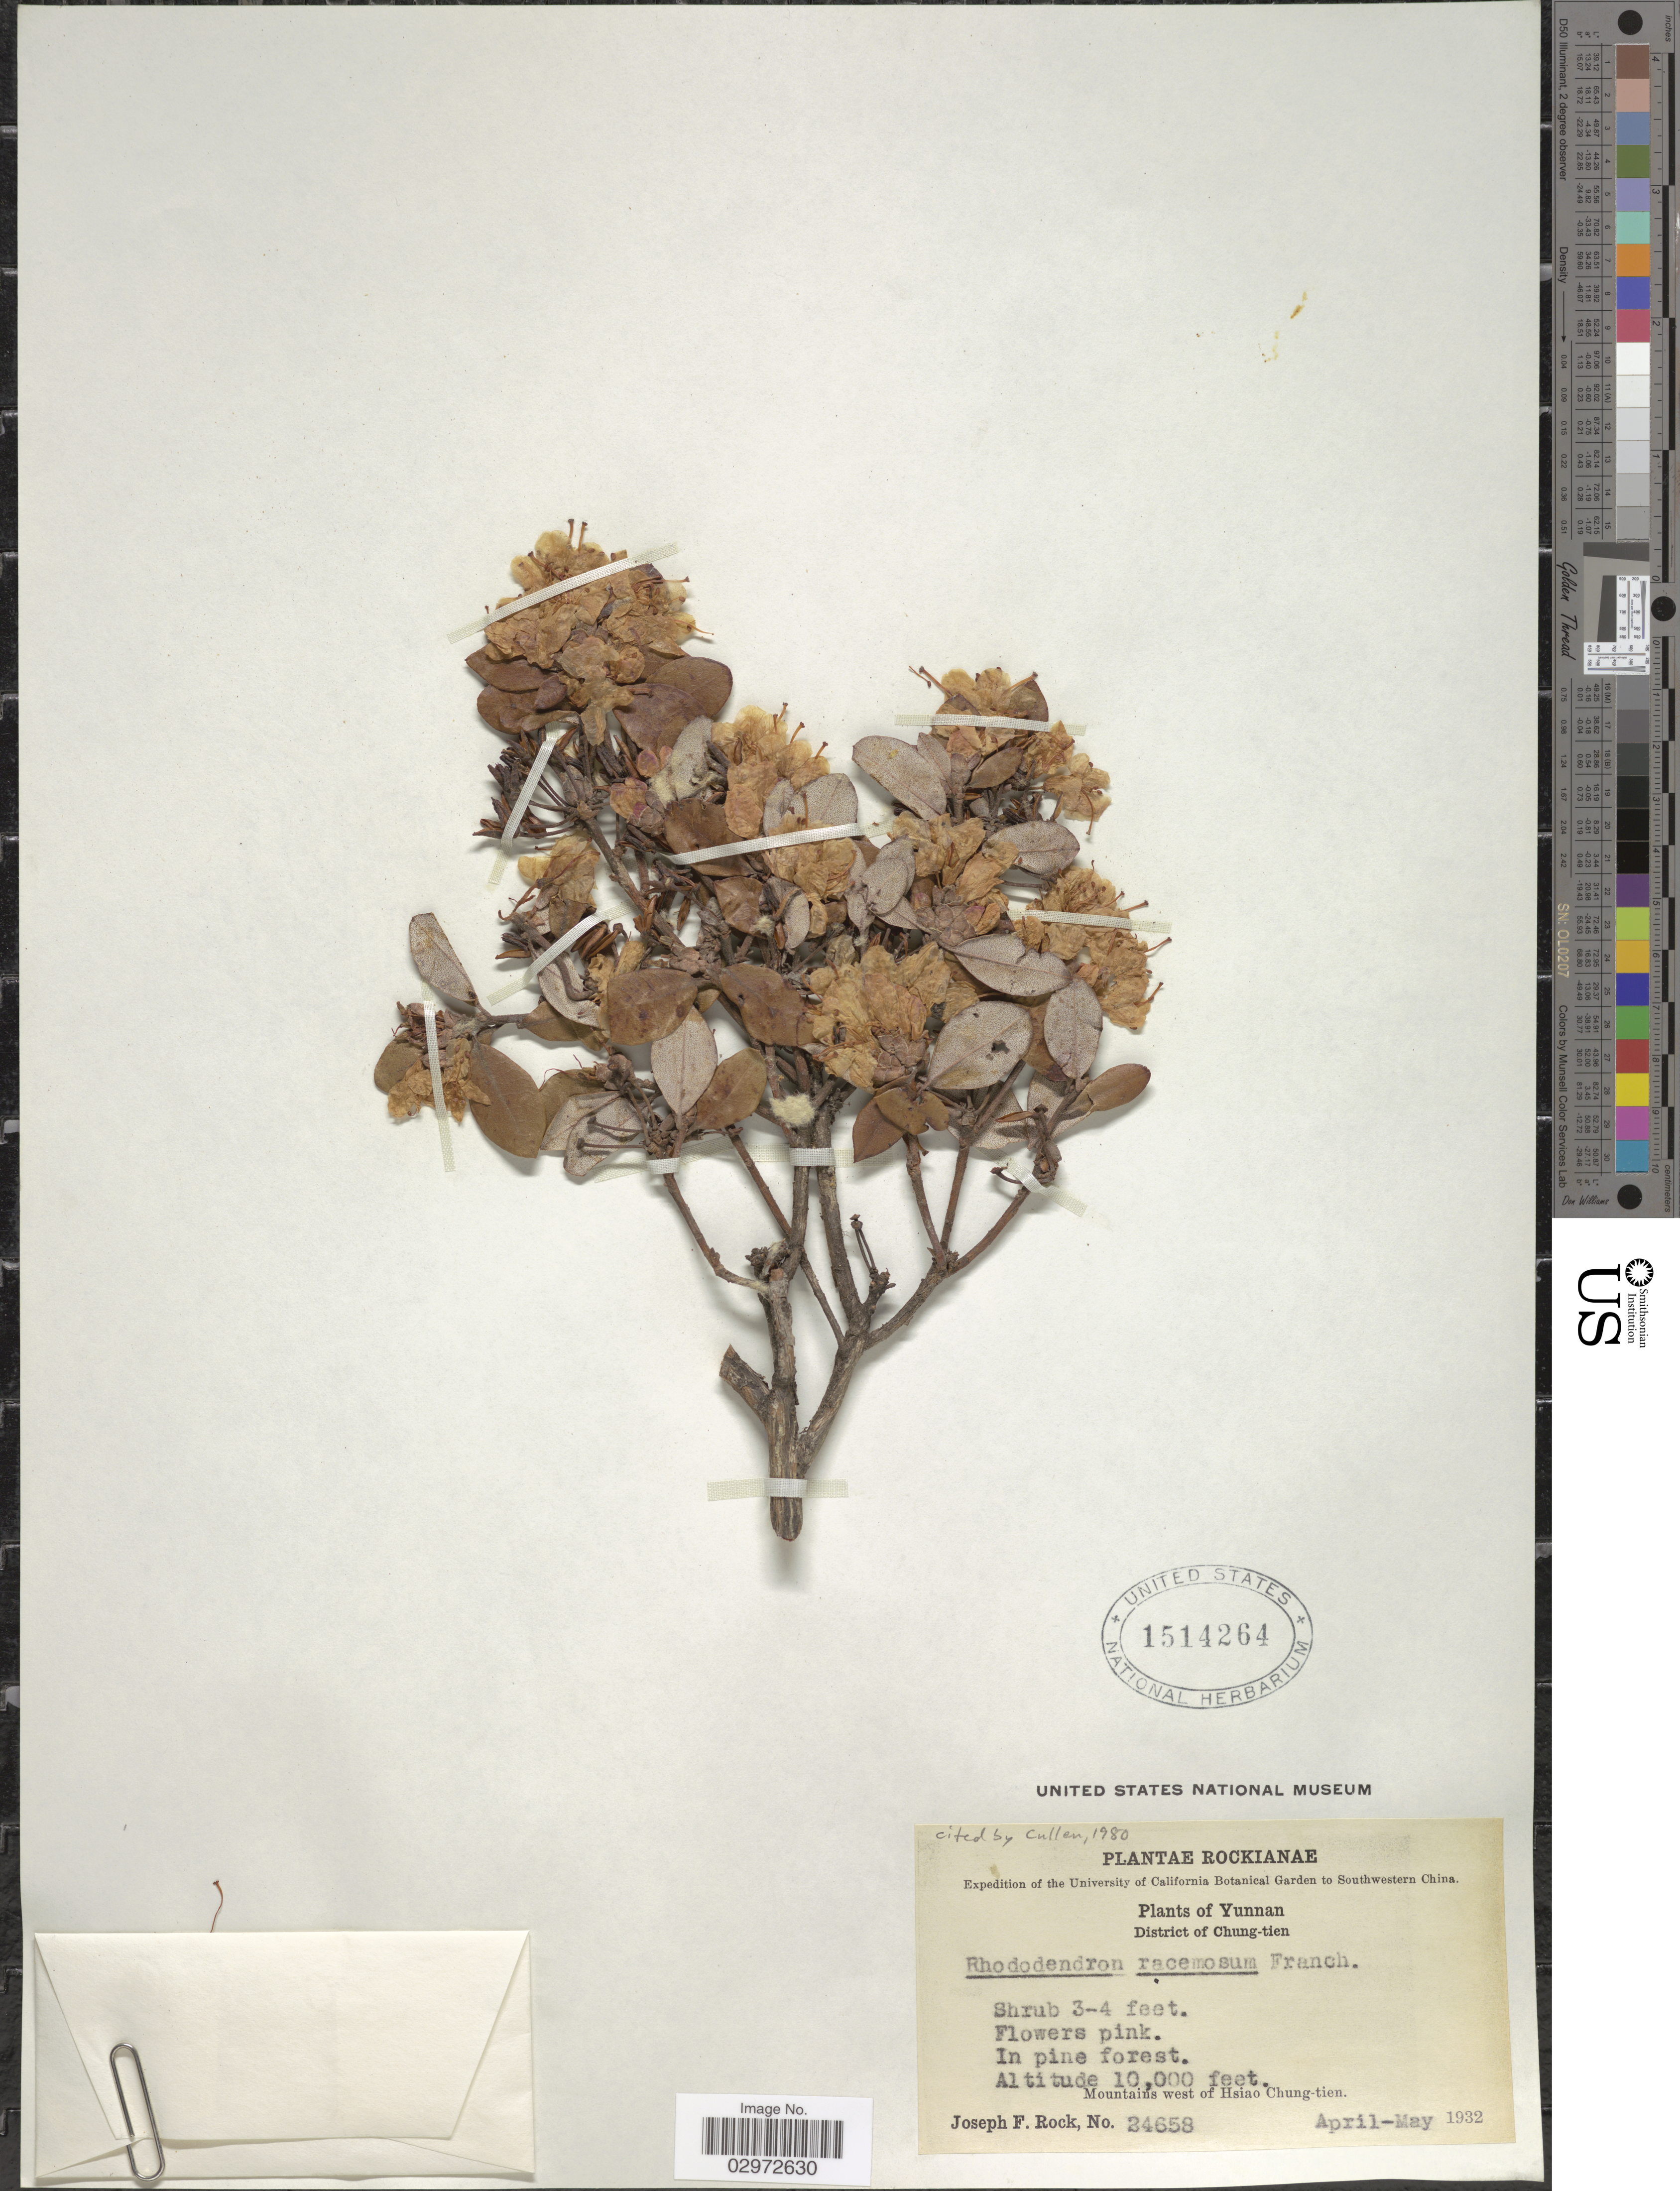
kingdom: Plantae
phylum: Tracheophyta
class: Magnoliopsida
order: Ericales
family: Ericaceae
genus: Rhododendron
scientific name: Rhododendron racemosum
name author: Franch.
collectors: J. F. Rock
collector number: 24658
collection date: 1932-04/1932-05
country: China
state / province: Yunnan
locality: District of Chung-tien, Mountains west of Hsiao Chung-tien.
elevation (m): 3048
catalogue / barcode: US 1514264